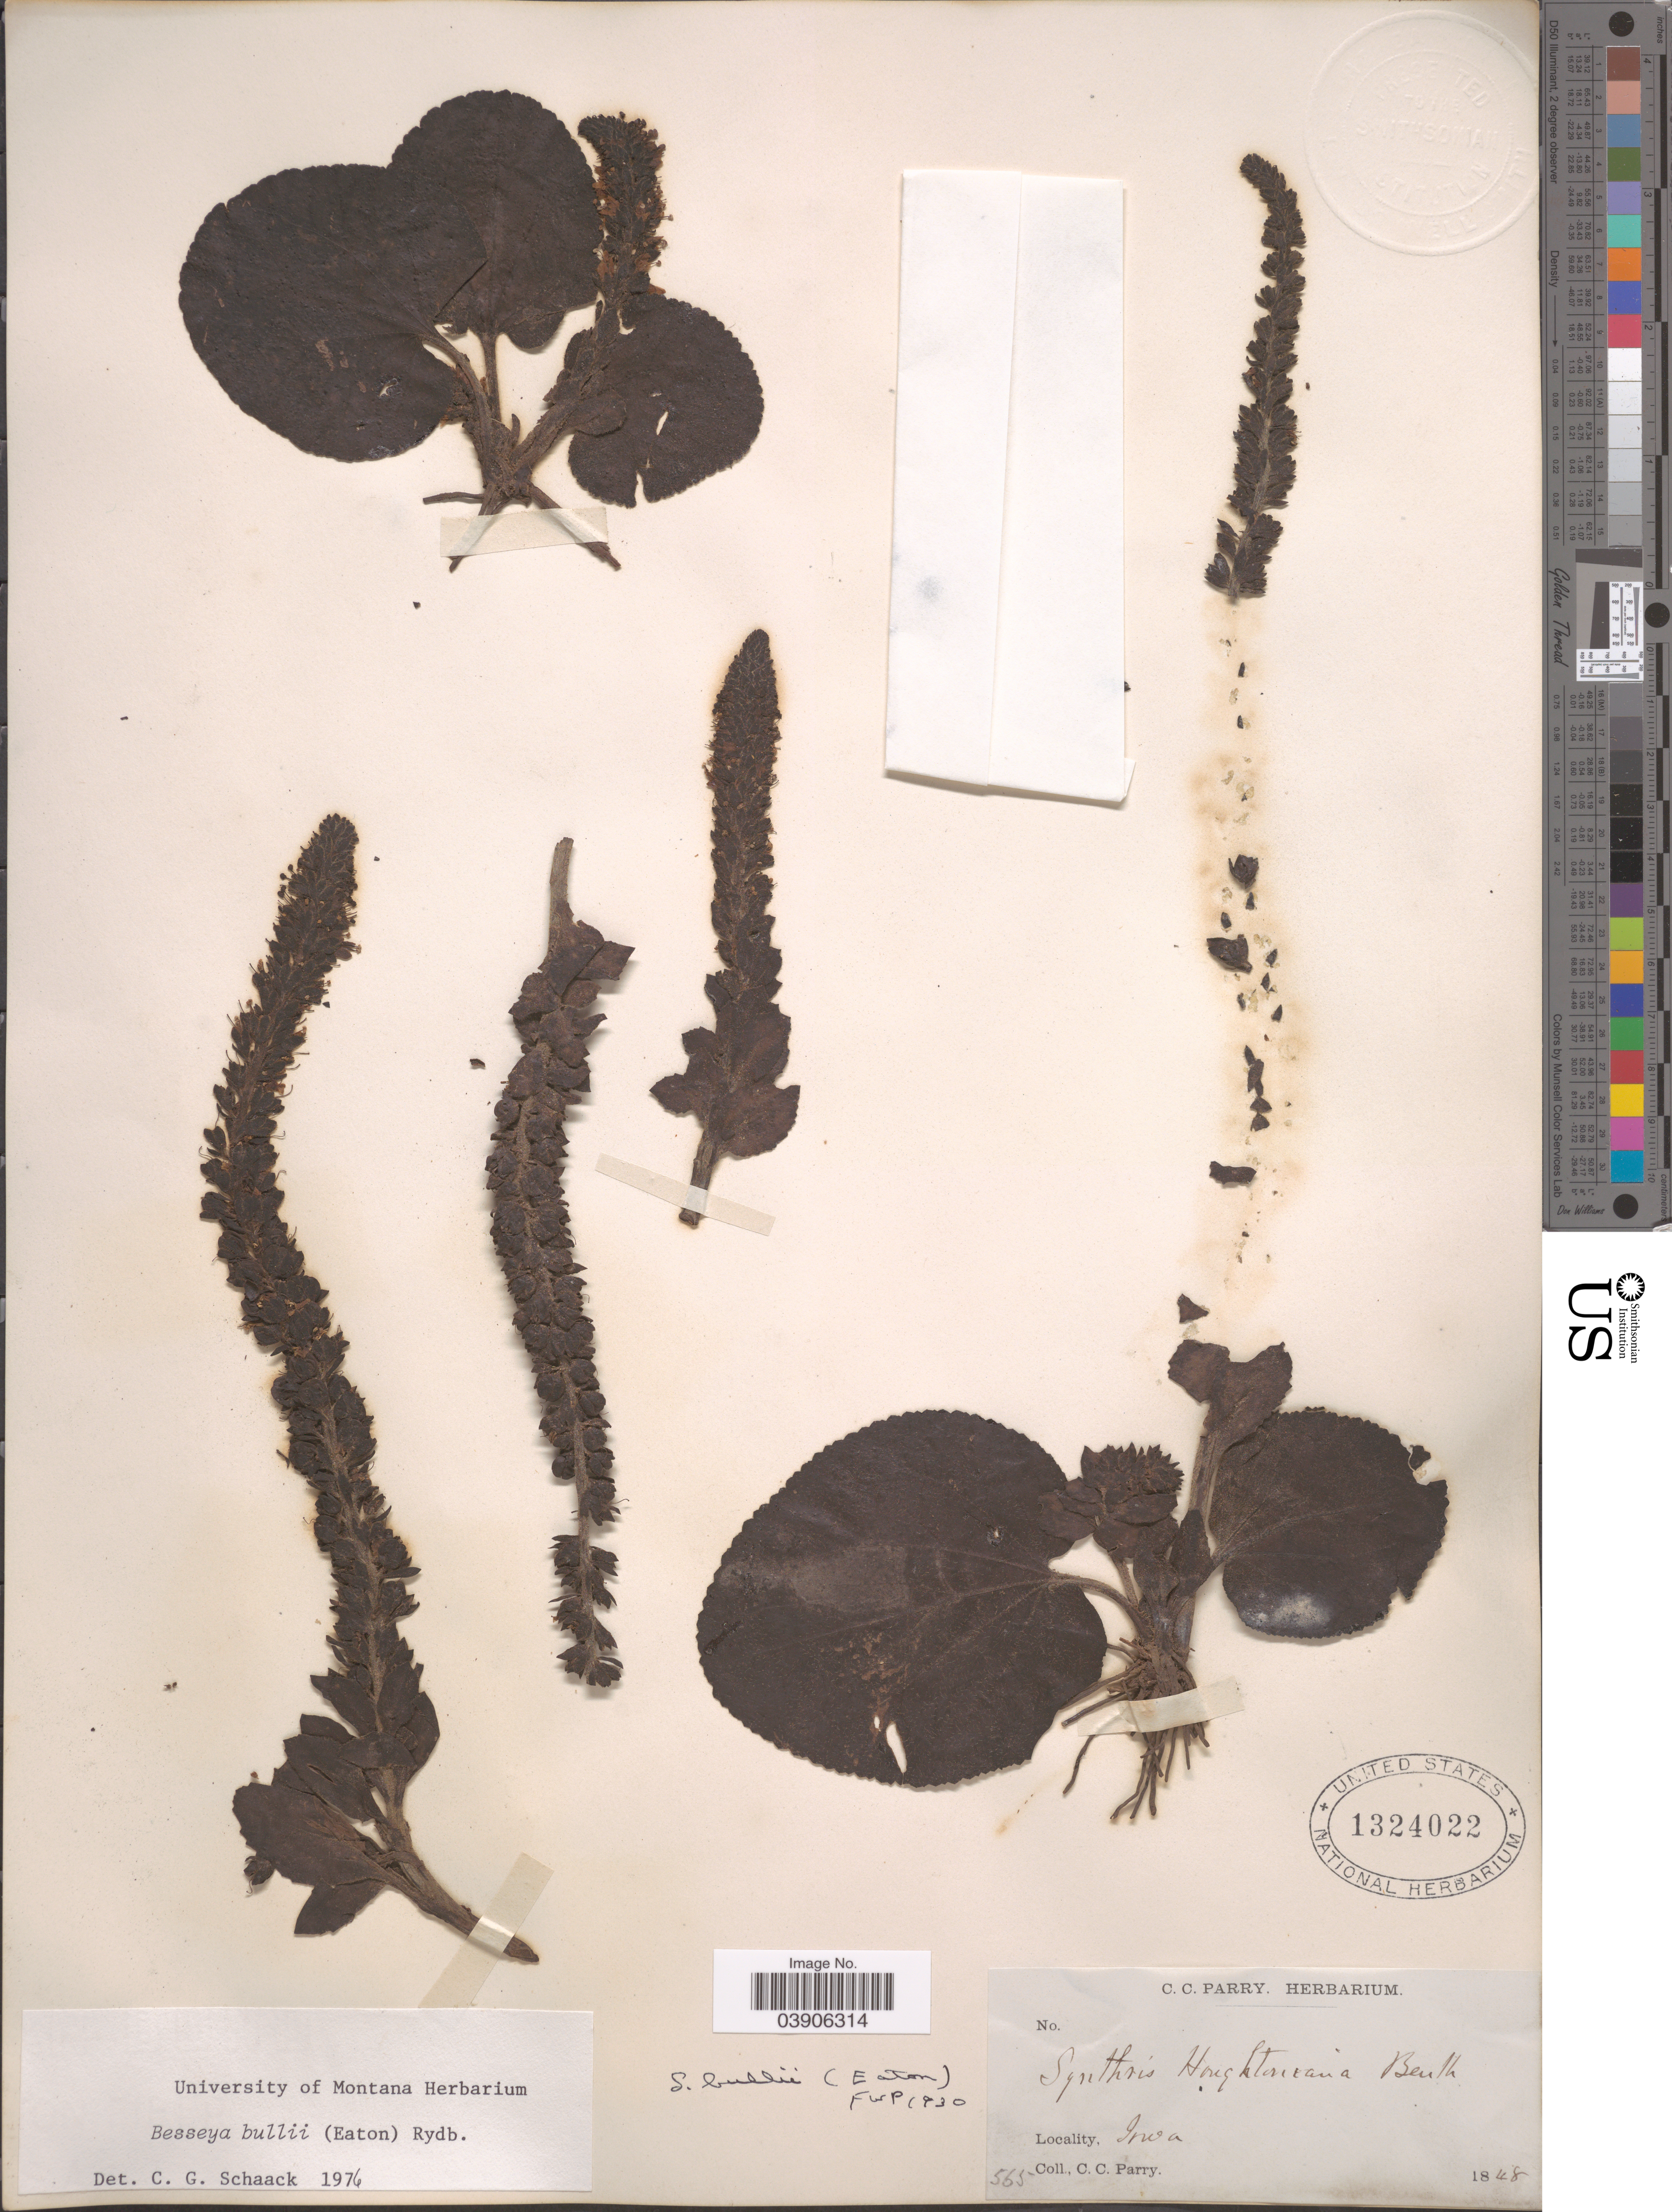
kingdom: Plantae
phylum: Tracheophyta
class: Magnoliopsida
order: Lamiales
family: Plantaginaceae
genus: Synthyris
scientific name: Synthyris bullii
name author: (Eaton) A. Heller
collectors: C. C. Parry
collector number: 565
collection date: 1848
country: United States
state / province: Iowa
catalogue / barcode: US 1324022